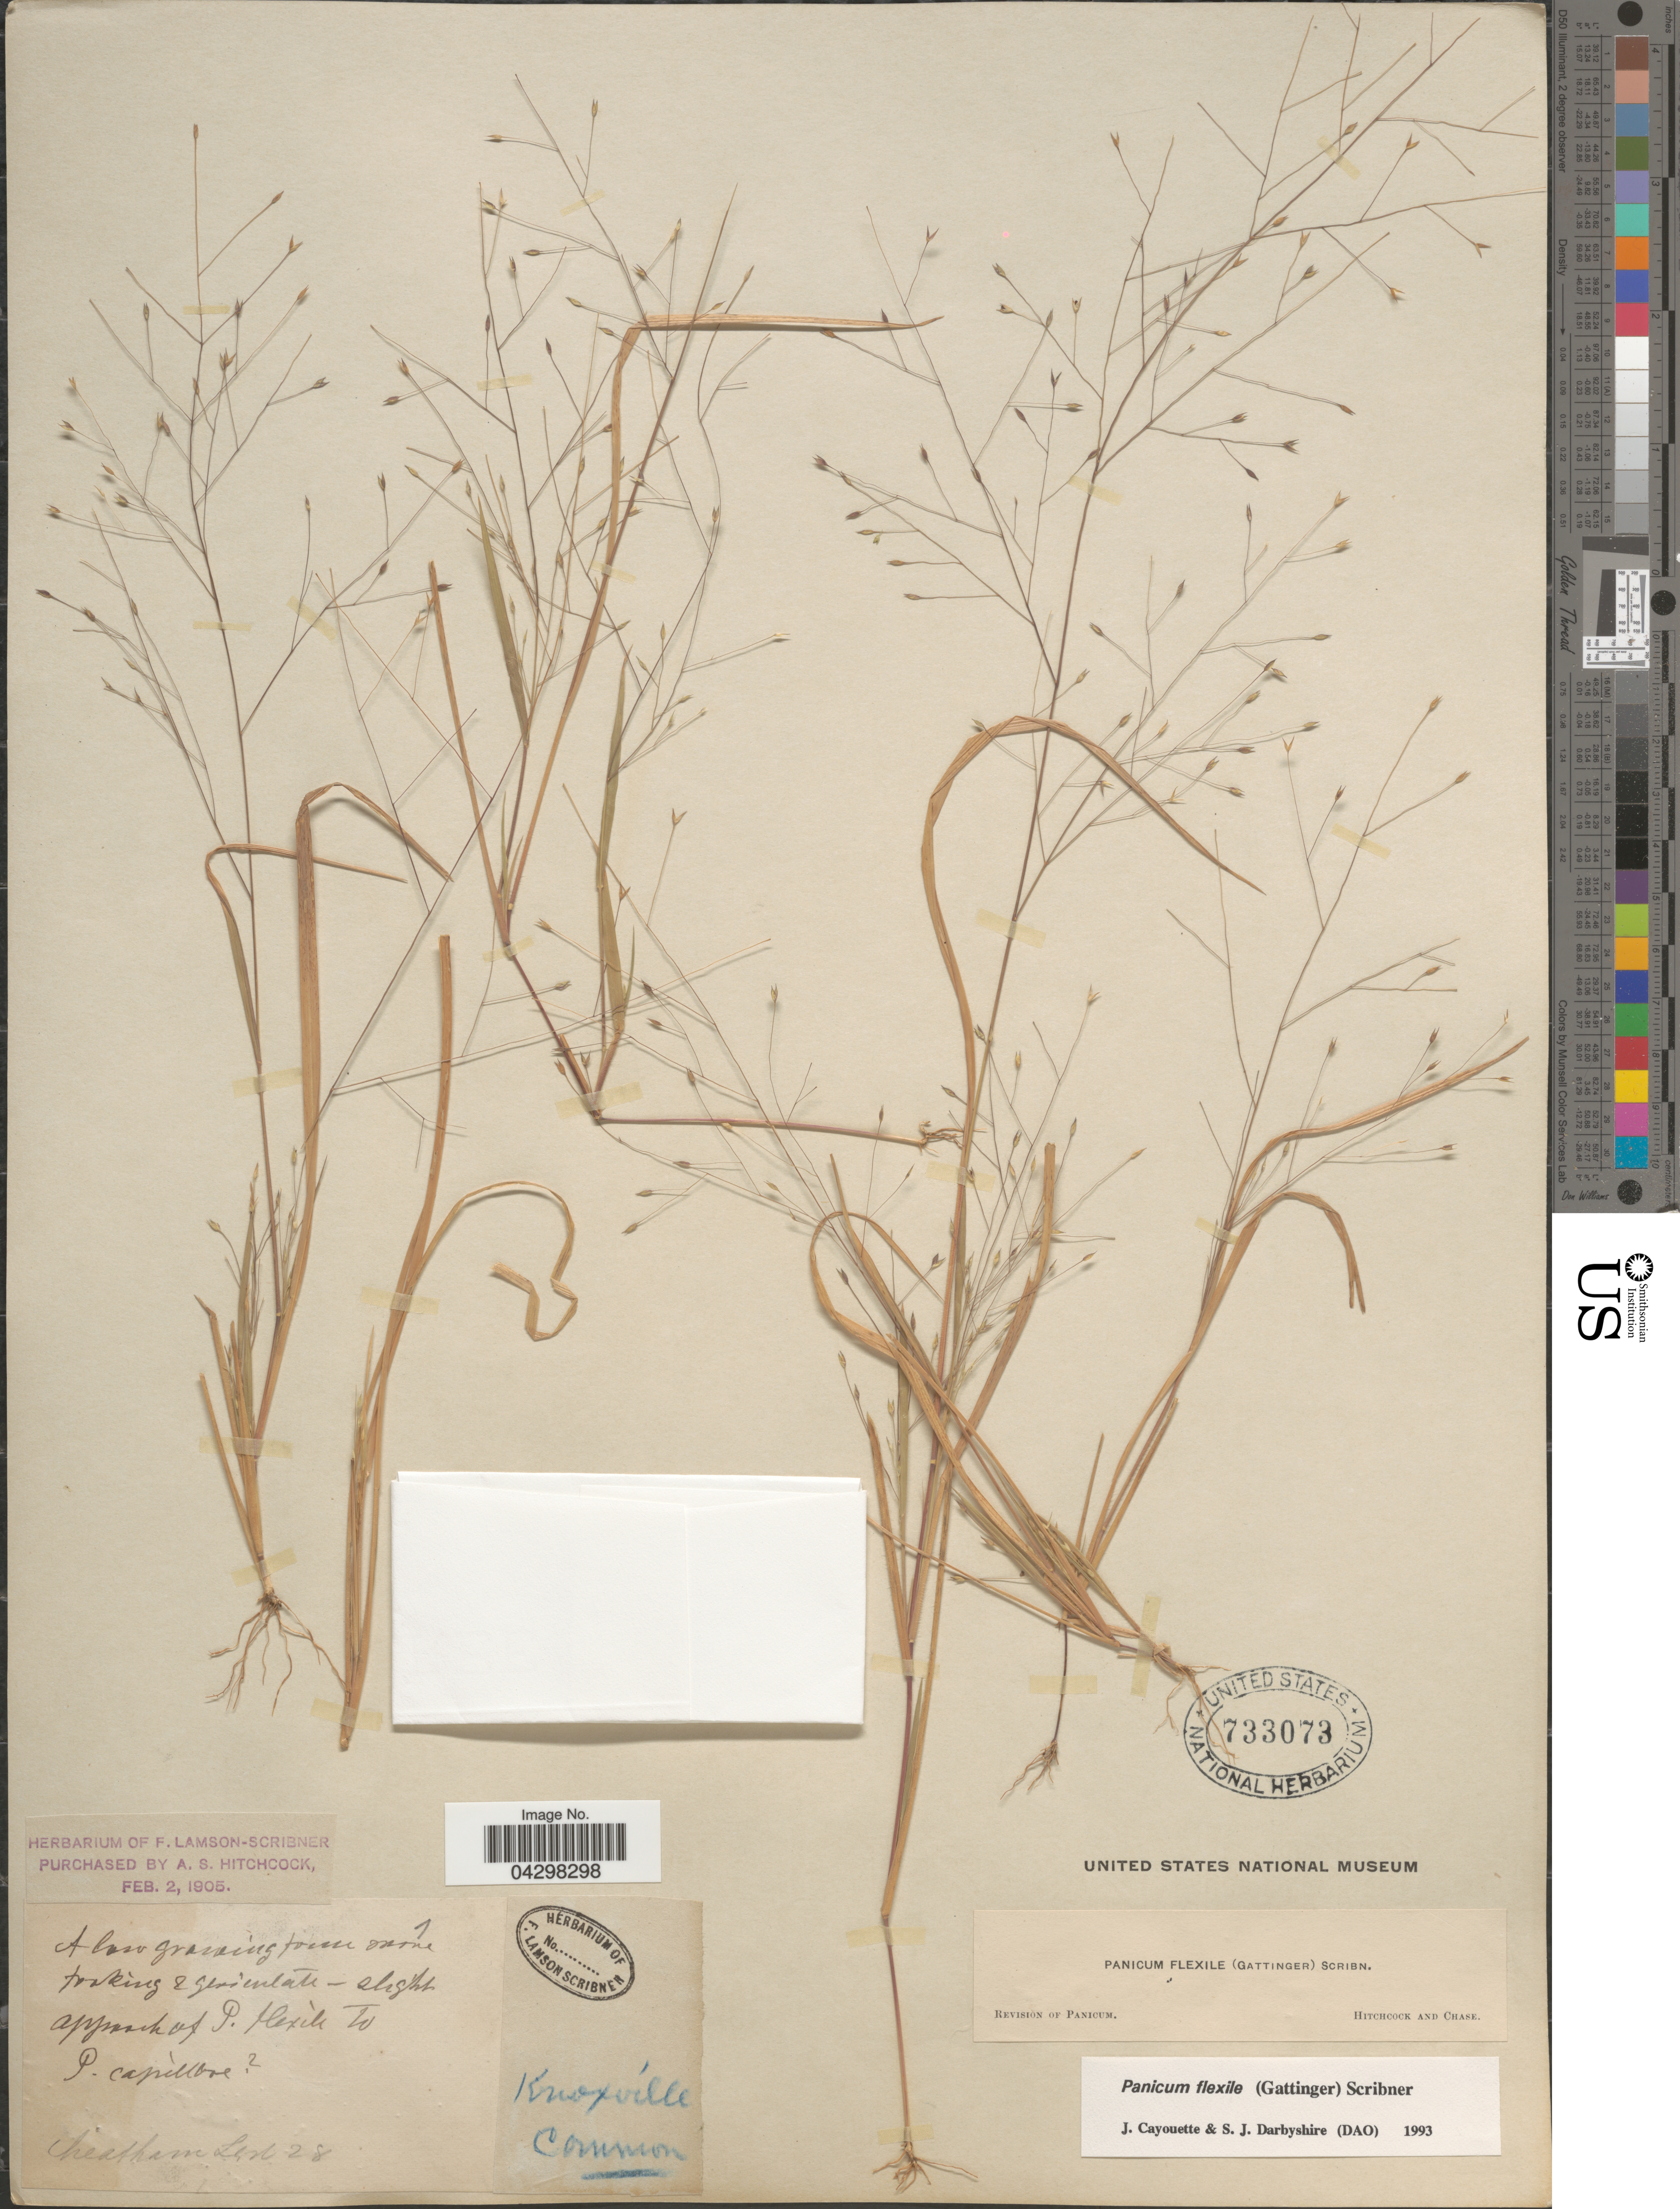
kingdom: Plantae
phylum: Tracheophyta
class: Liliopsida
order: Poales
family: Poaceae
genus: Panicum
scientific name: Panicum flexile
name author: (Gatt.) Scribn.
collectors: Cheatham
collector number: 28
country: United States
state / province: Tennessee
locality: Knoxville.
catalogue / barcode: US 733073